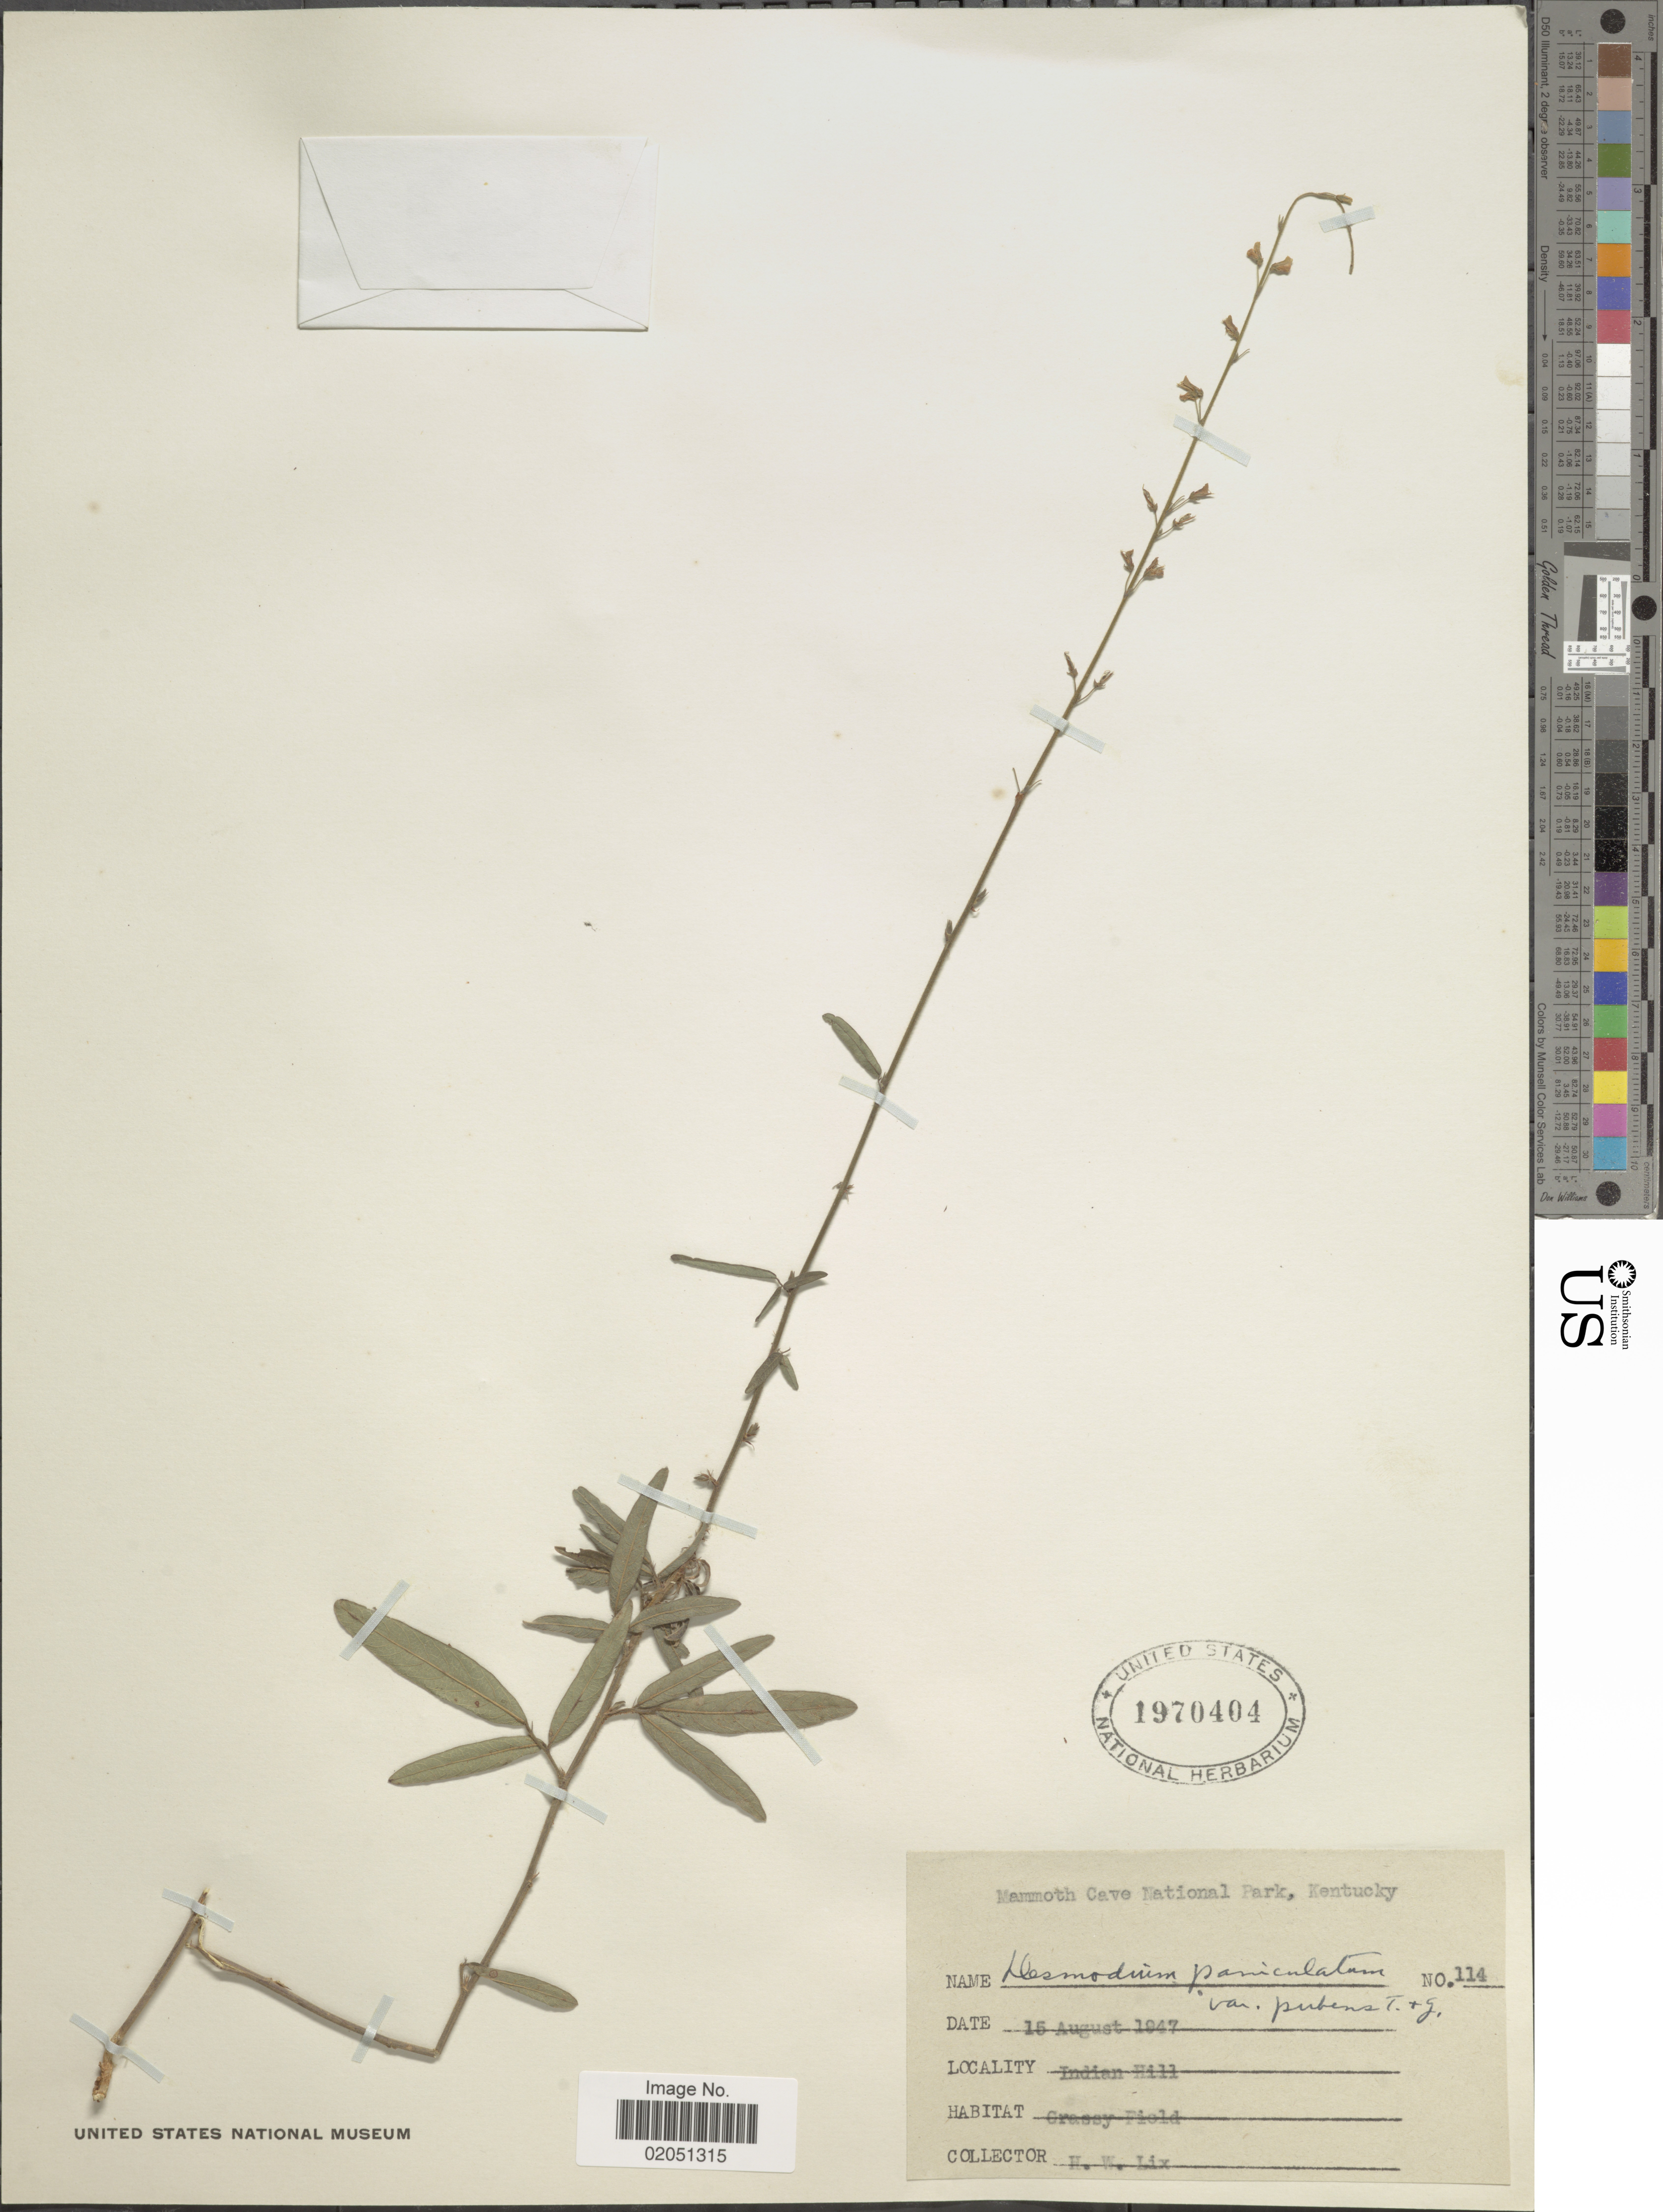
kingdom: Plantae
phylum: Tracheophyta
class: Magnoliopsida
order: Fabales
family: Fabaceae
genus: Desmodium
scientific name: Desmodium paniculatum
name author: (L.) DC.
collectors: H. W. Lix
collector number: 114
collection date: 1947-08-15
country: United States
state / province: Kentucky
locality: Mammoth Cave National Park, Indian Hill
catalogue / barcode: US 1970404